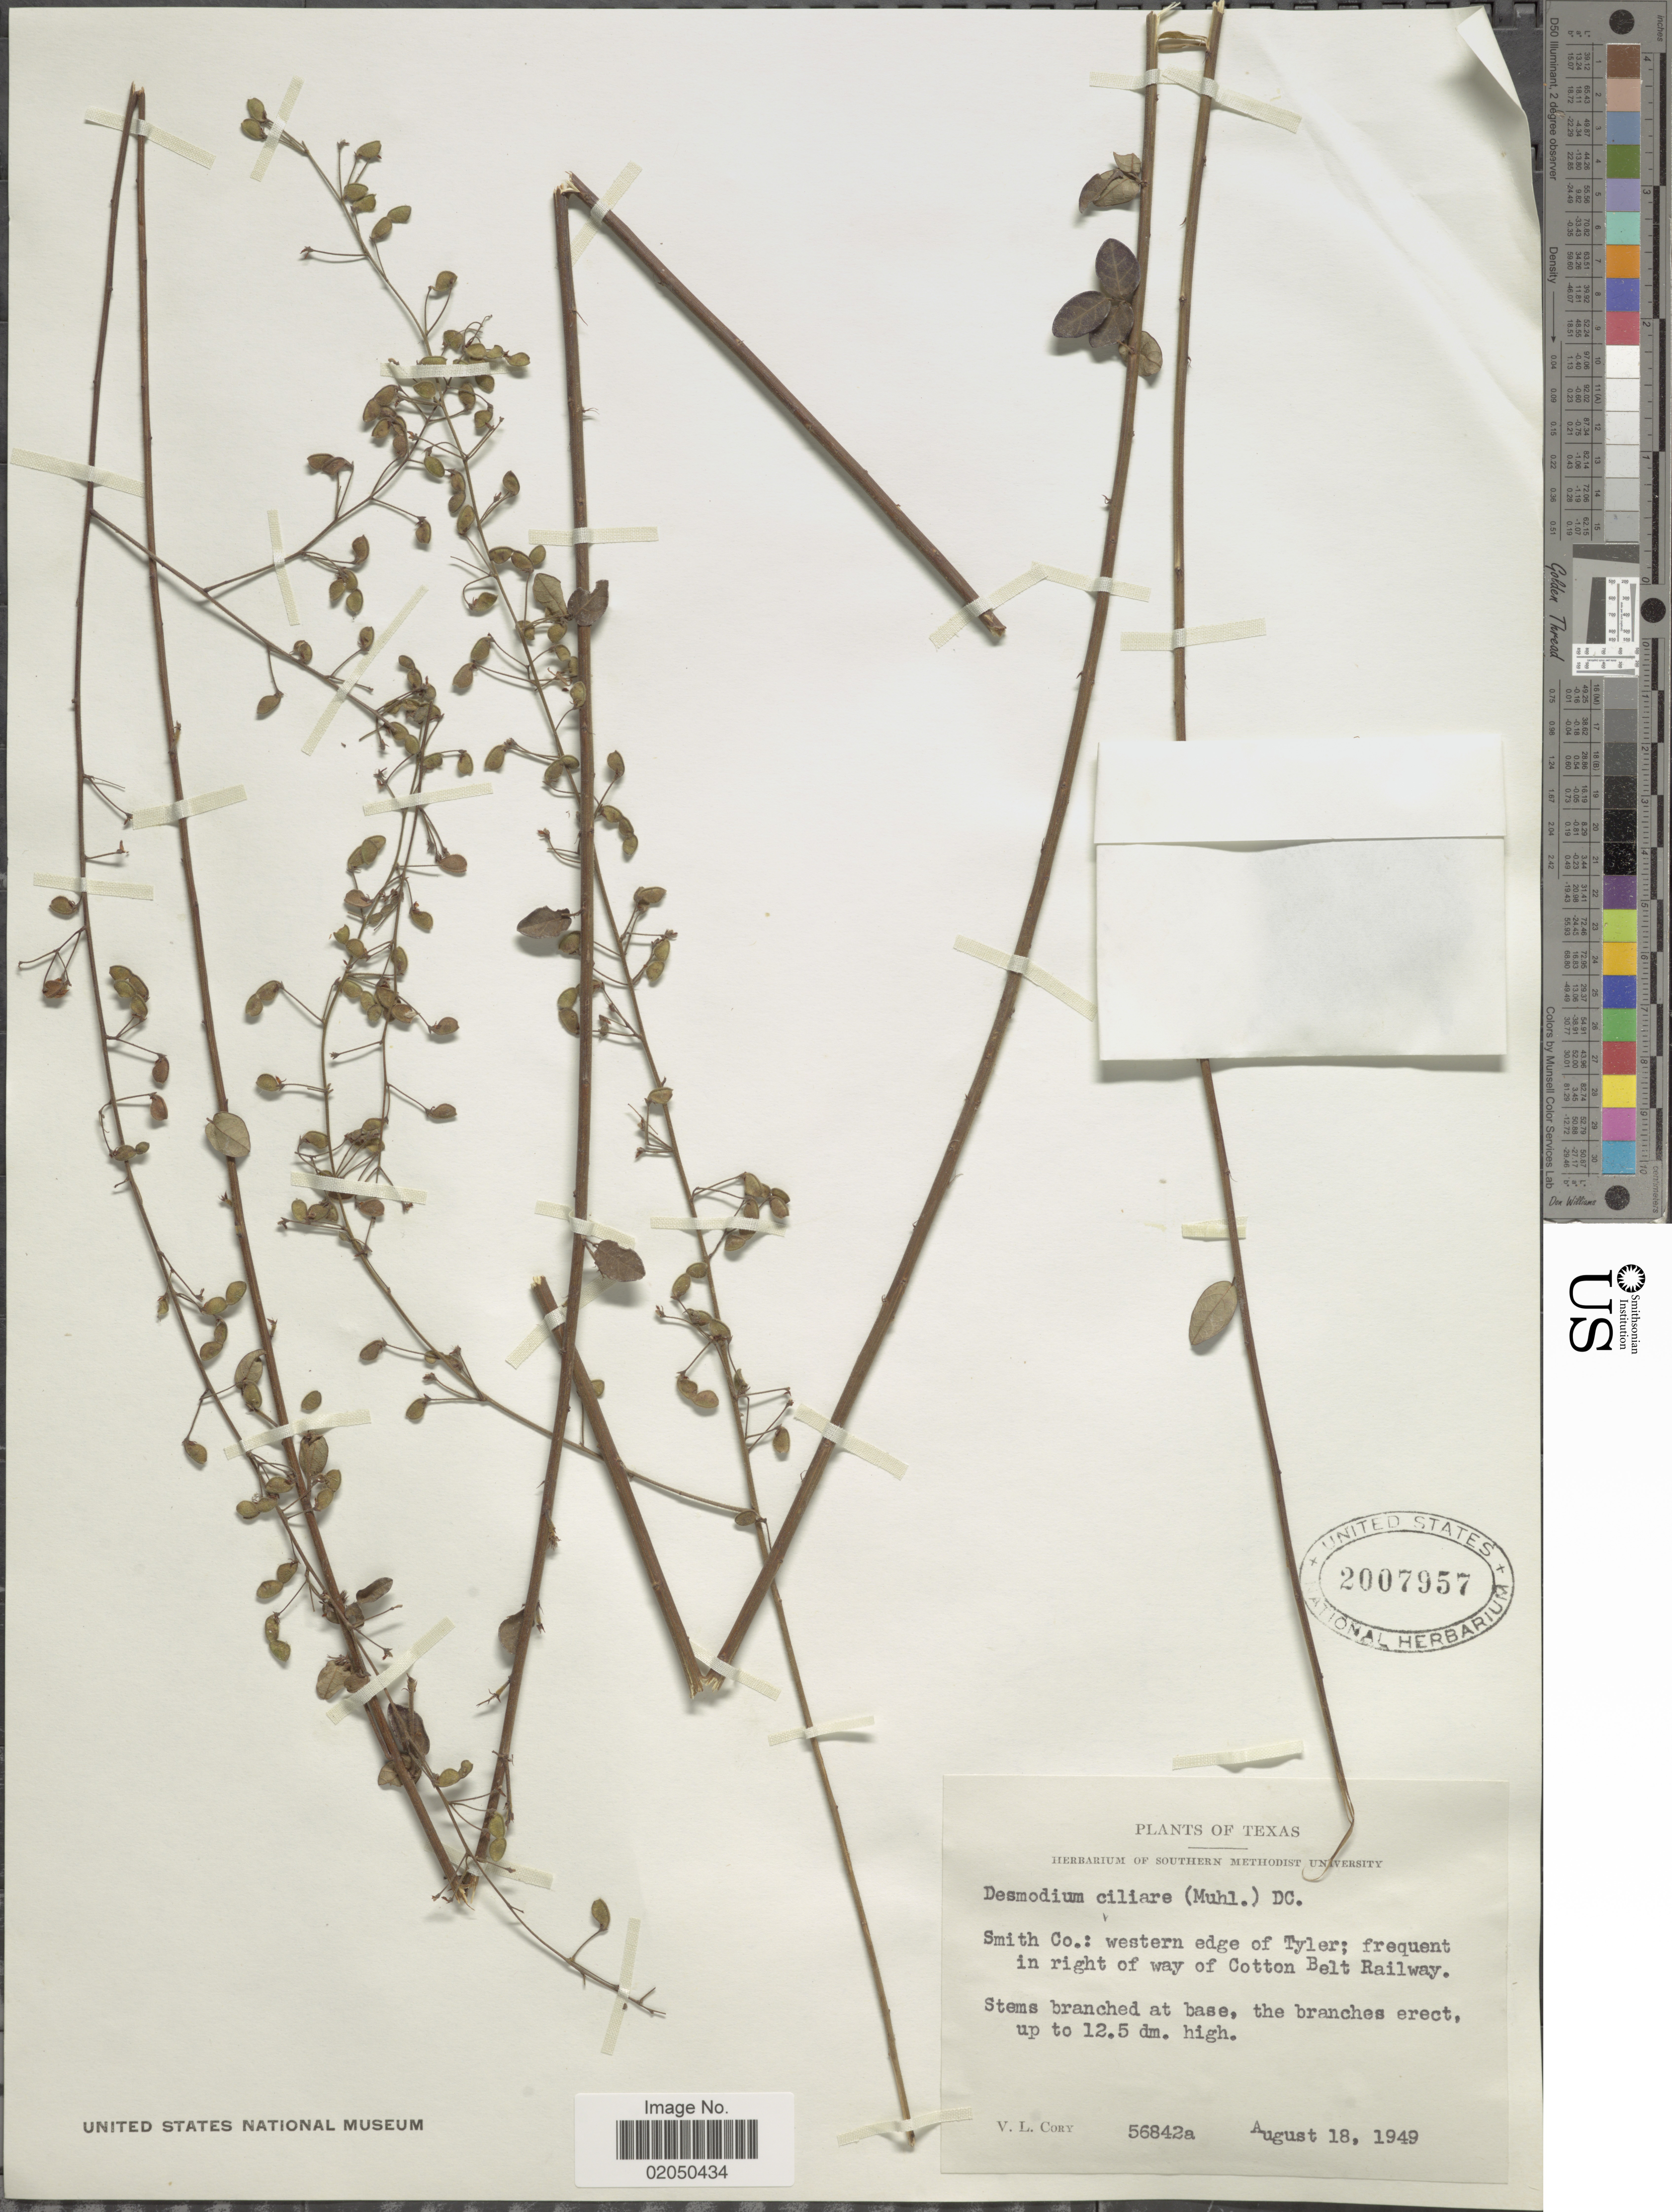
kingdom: Plantae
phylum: Tracheophyta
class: Magnoliopsida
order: Fabales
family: Fabaceae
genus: Desmodium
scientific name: Desmodium ciliare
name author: (Muhl. ex Willd.) DC.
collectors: V. Cory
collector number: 56842a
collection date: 1949-08-18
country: United States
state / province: Texas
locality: Smith Co.: western edge of Tyler; frequent in right of way of Cotoon Belt Railway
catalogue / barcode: US 2007957